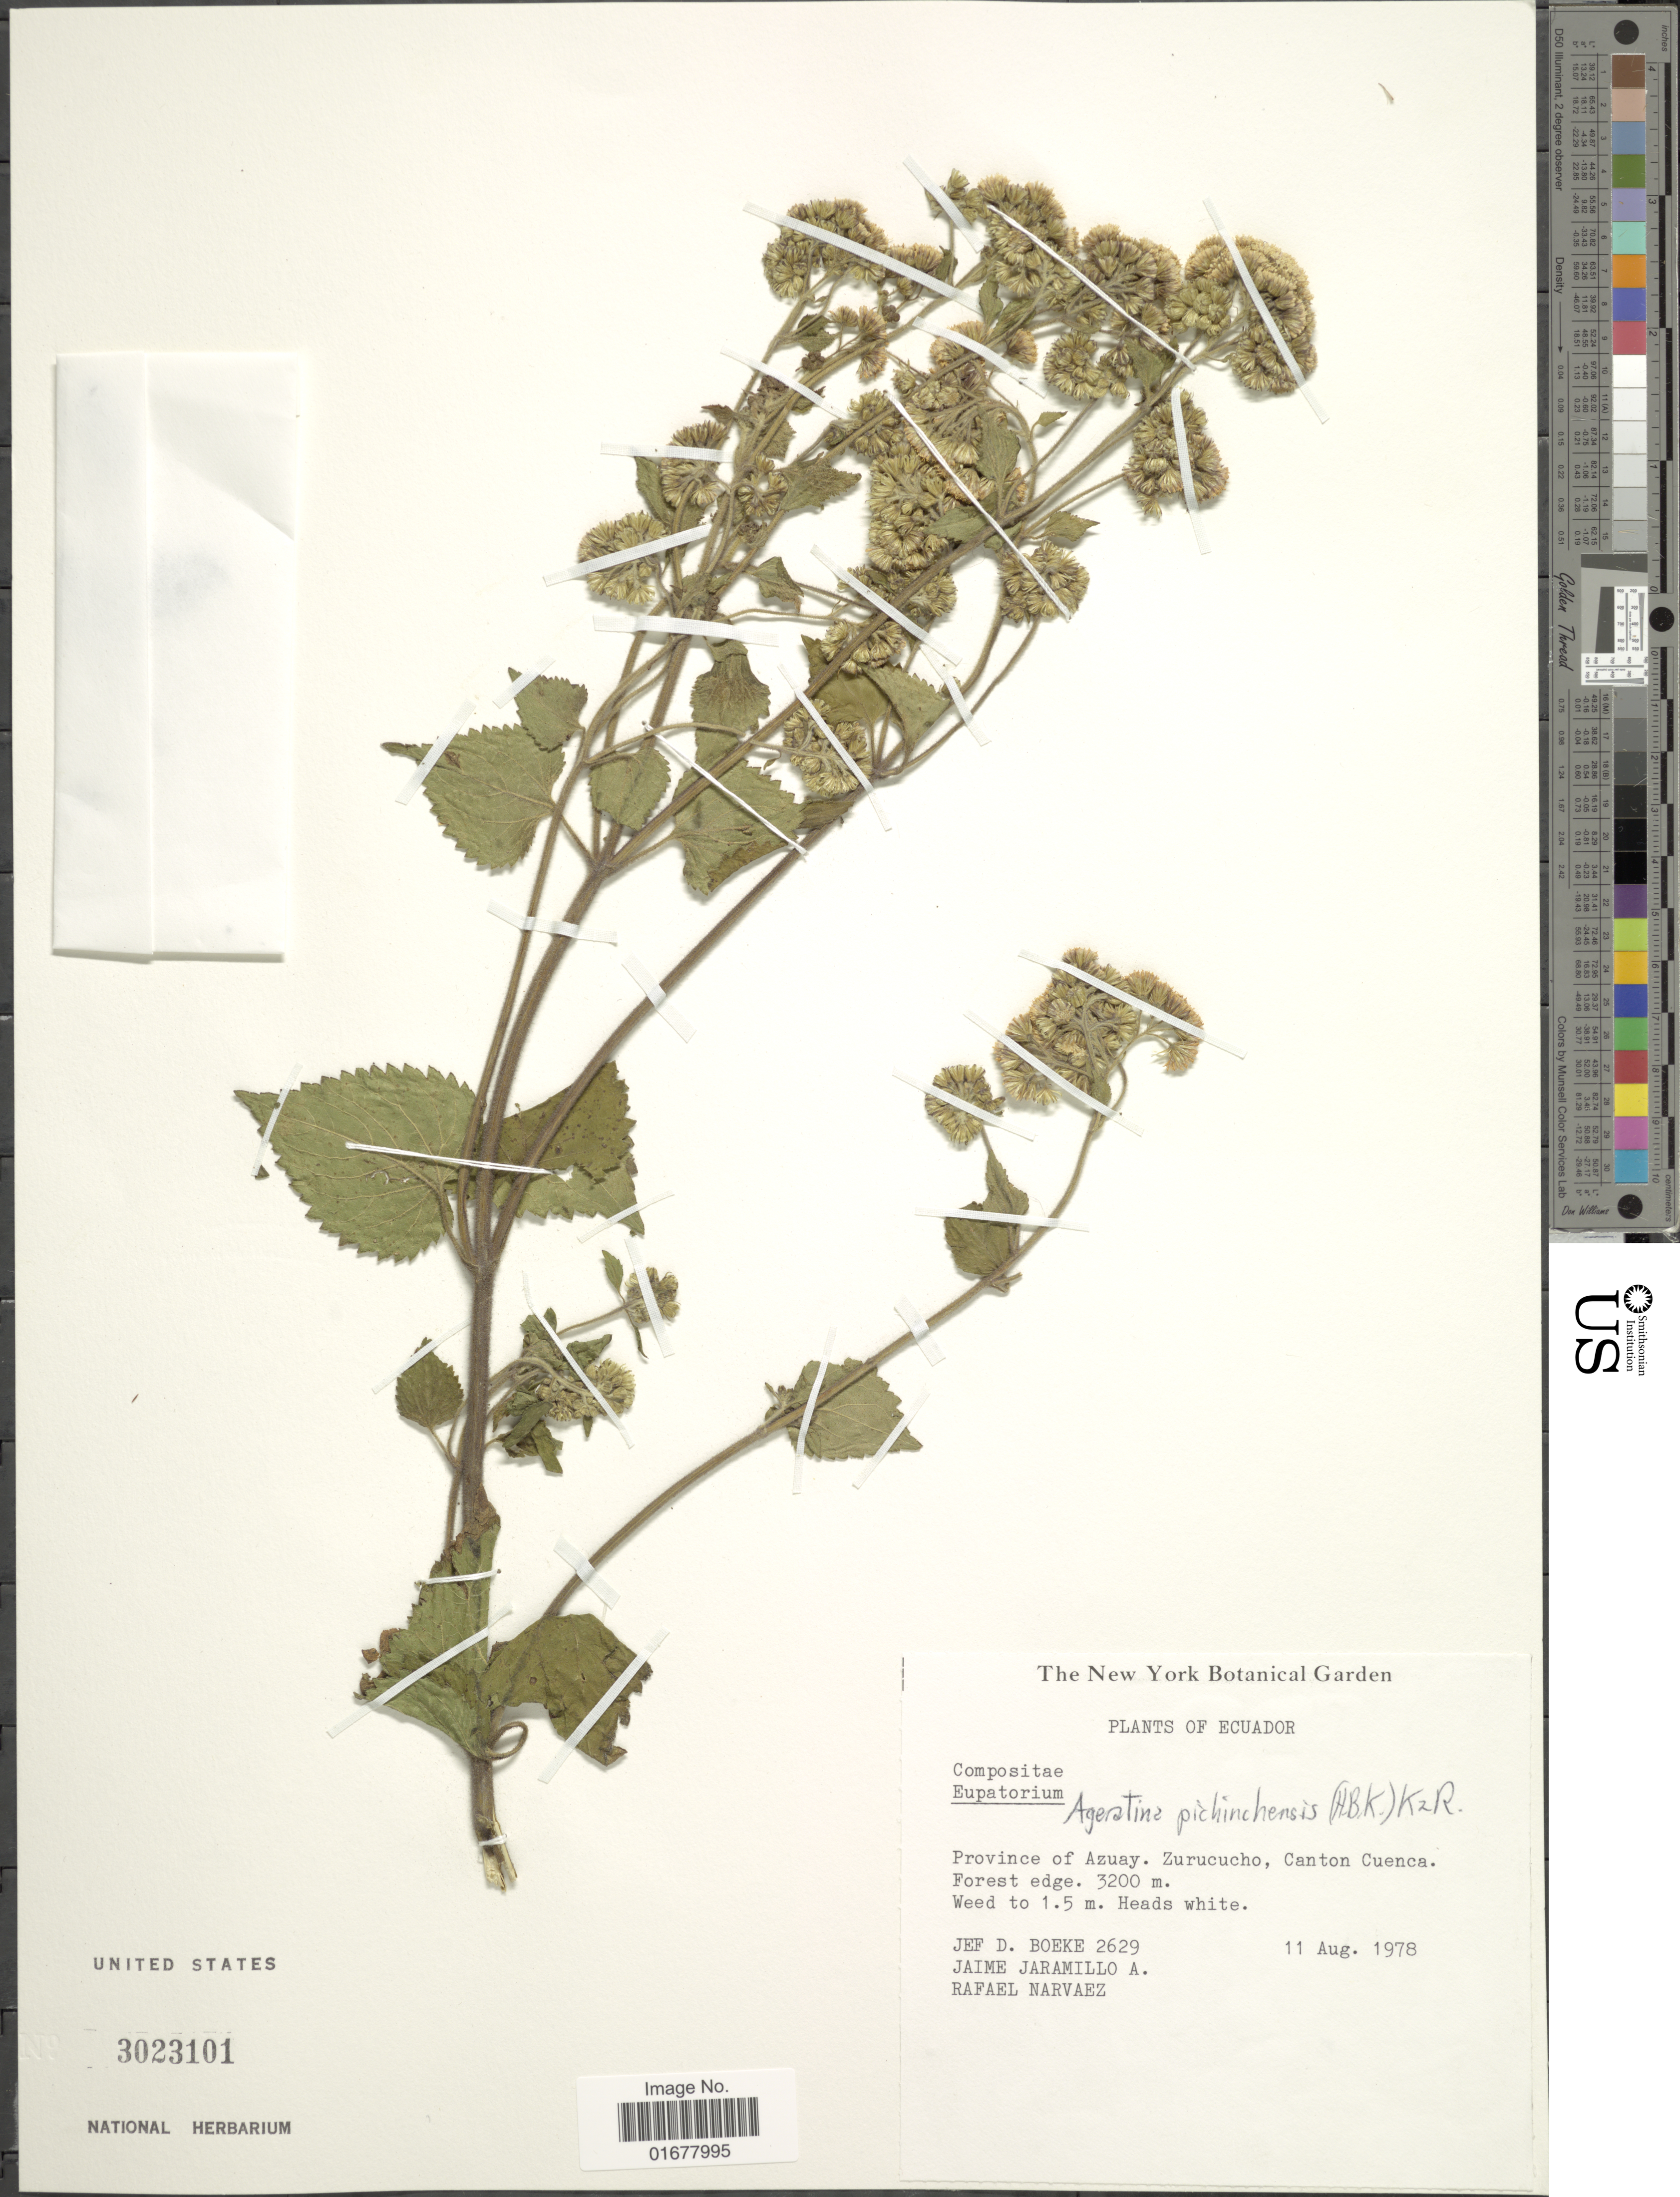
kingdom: Plantae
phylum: Tracheophyta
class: Magnoliopsida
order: Asterales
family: Asteraceae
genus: Ageratina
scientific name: Ageratina pichinchensis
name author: (Kunth) R.M. King & H. Rob.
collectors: J. D. Boeke, J. L. Jaramillo & R. Narváez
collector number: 2629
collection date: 1978-08-11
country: Ecuador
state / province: Azuay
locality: Province of Azuay, Zurucucho, Canton Cuenca, Forest edge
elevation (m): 3200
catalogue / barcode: US 3023101